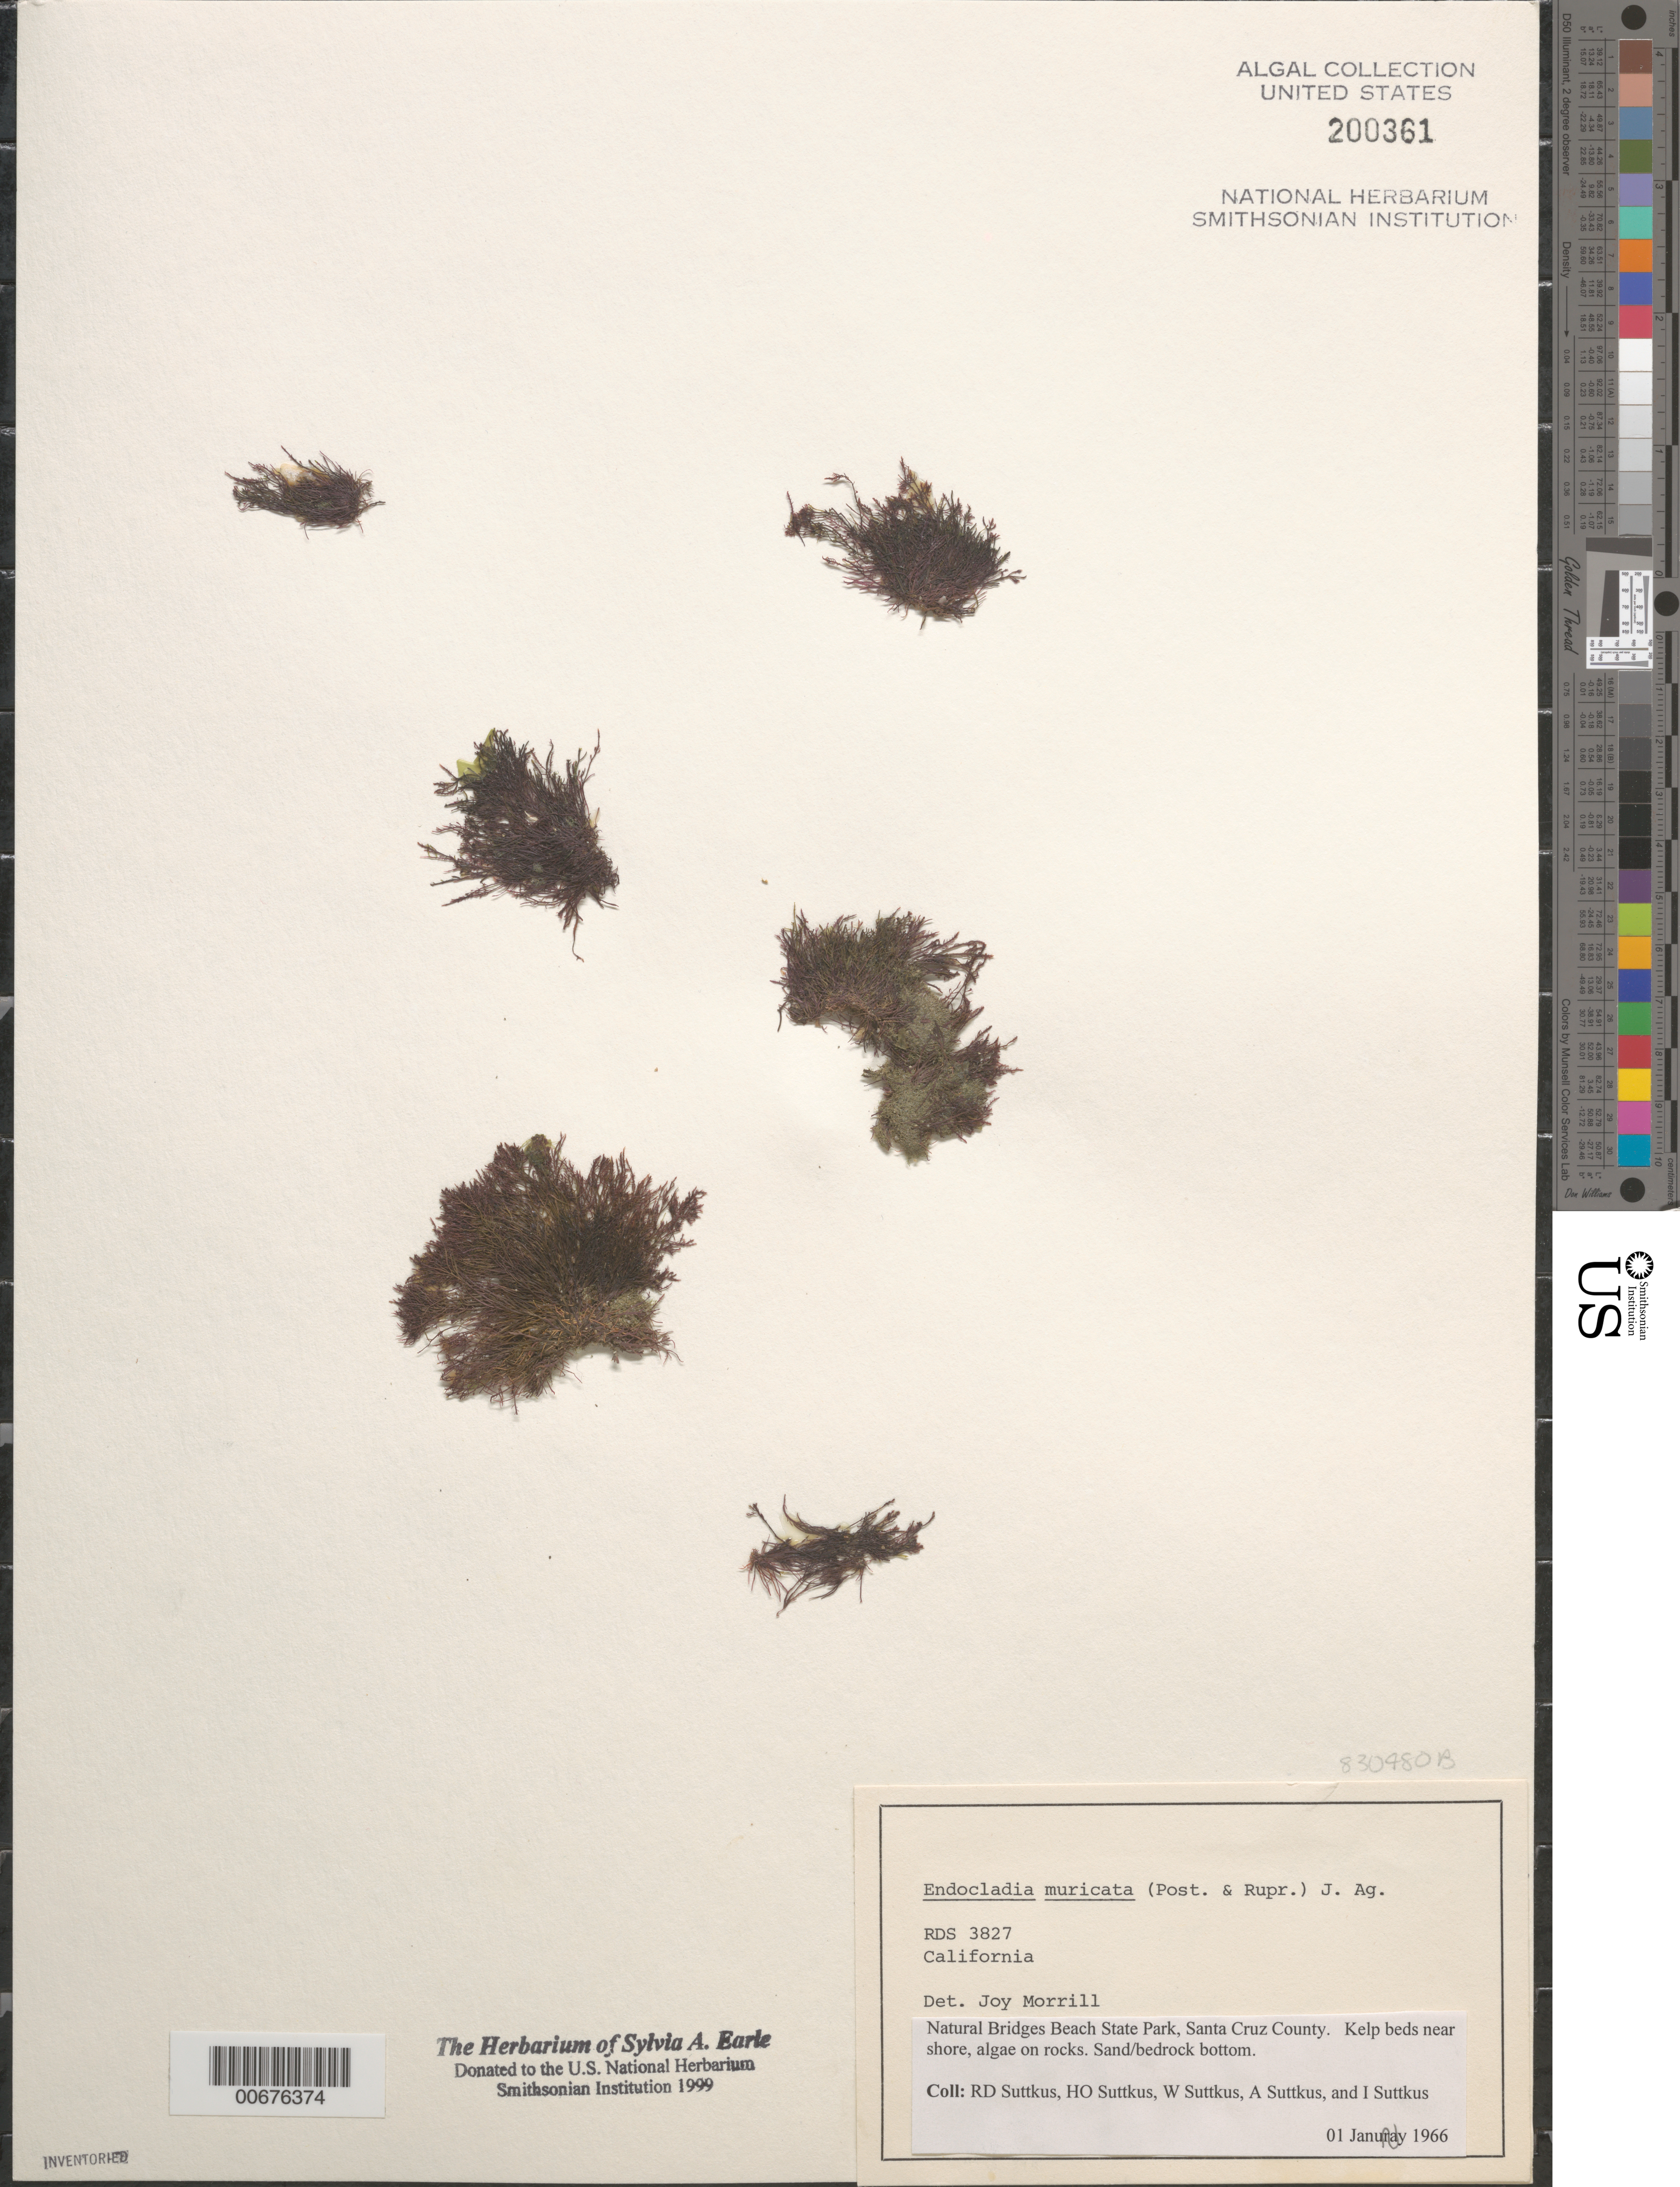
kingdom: Plantae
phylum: Rhodophyta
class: Florideophyceae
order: Gigartinales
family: Endocladiaceae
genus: Endocladia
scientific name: Endocladia muricata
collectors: R. Suttkus, H. Suttkus, W. Suttkus, A. Suttkus & I. Suttkus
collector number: RDS3827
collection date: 1966-01-01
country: United States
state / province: California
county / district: Santa Cruz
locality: Natural Bridges Beach State Park, Santa Cruz County.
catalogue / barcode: US 200361